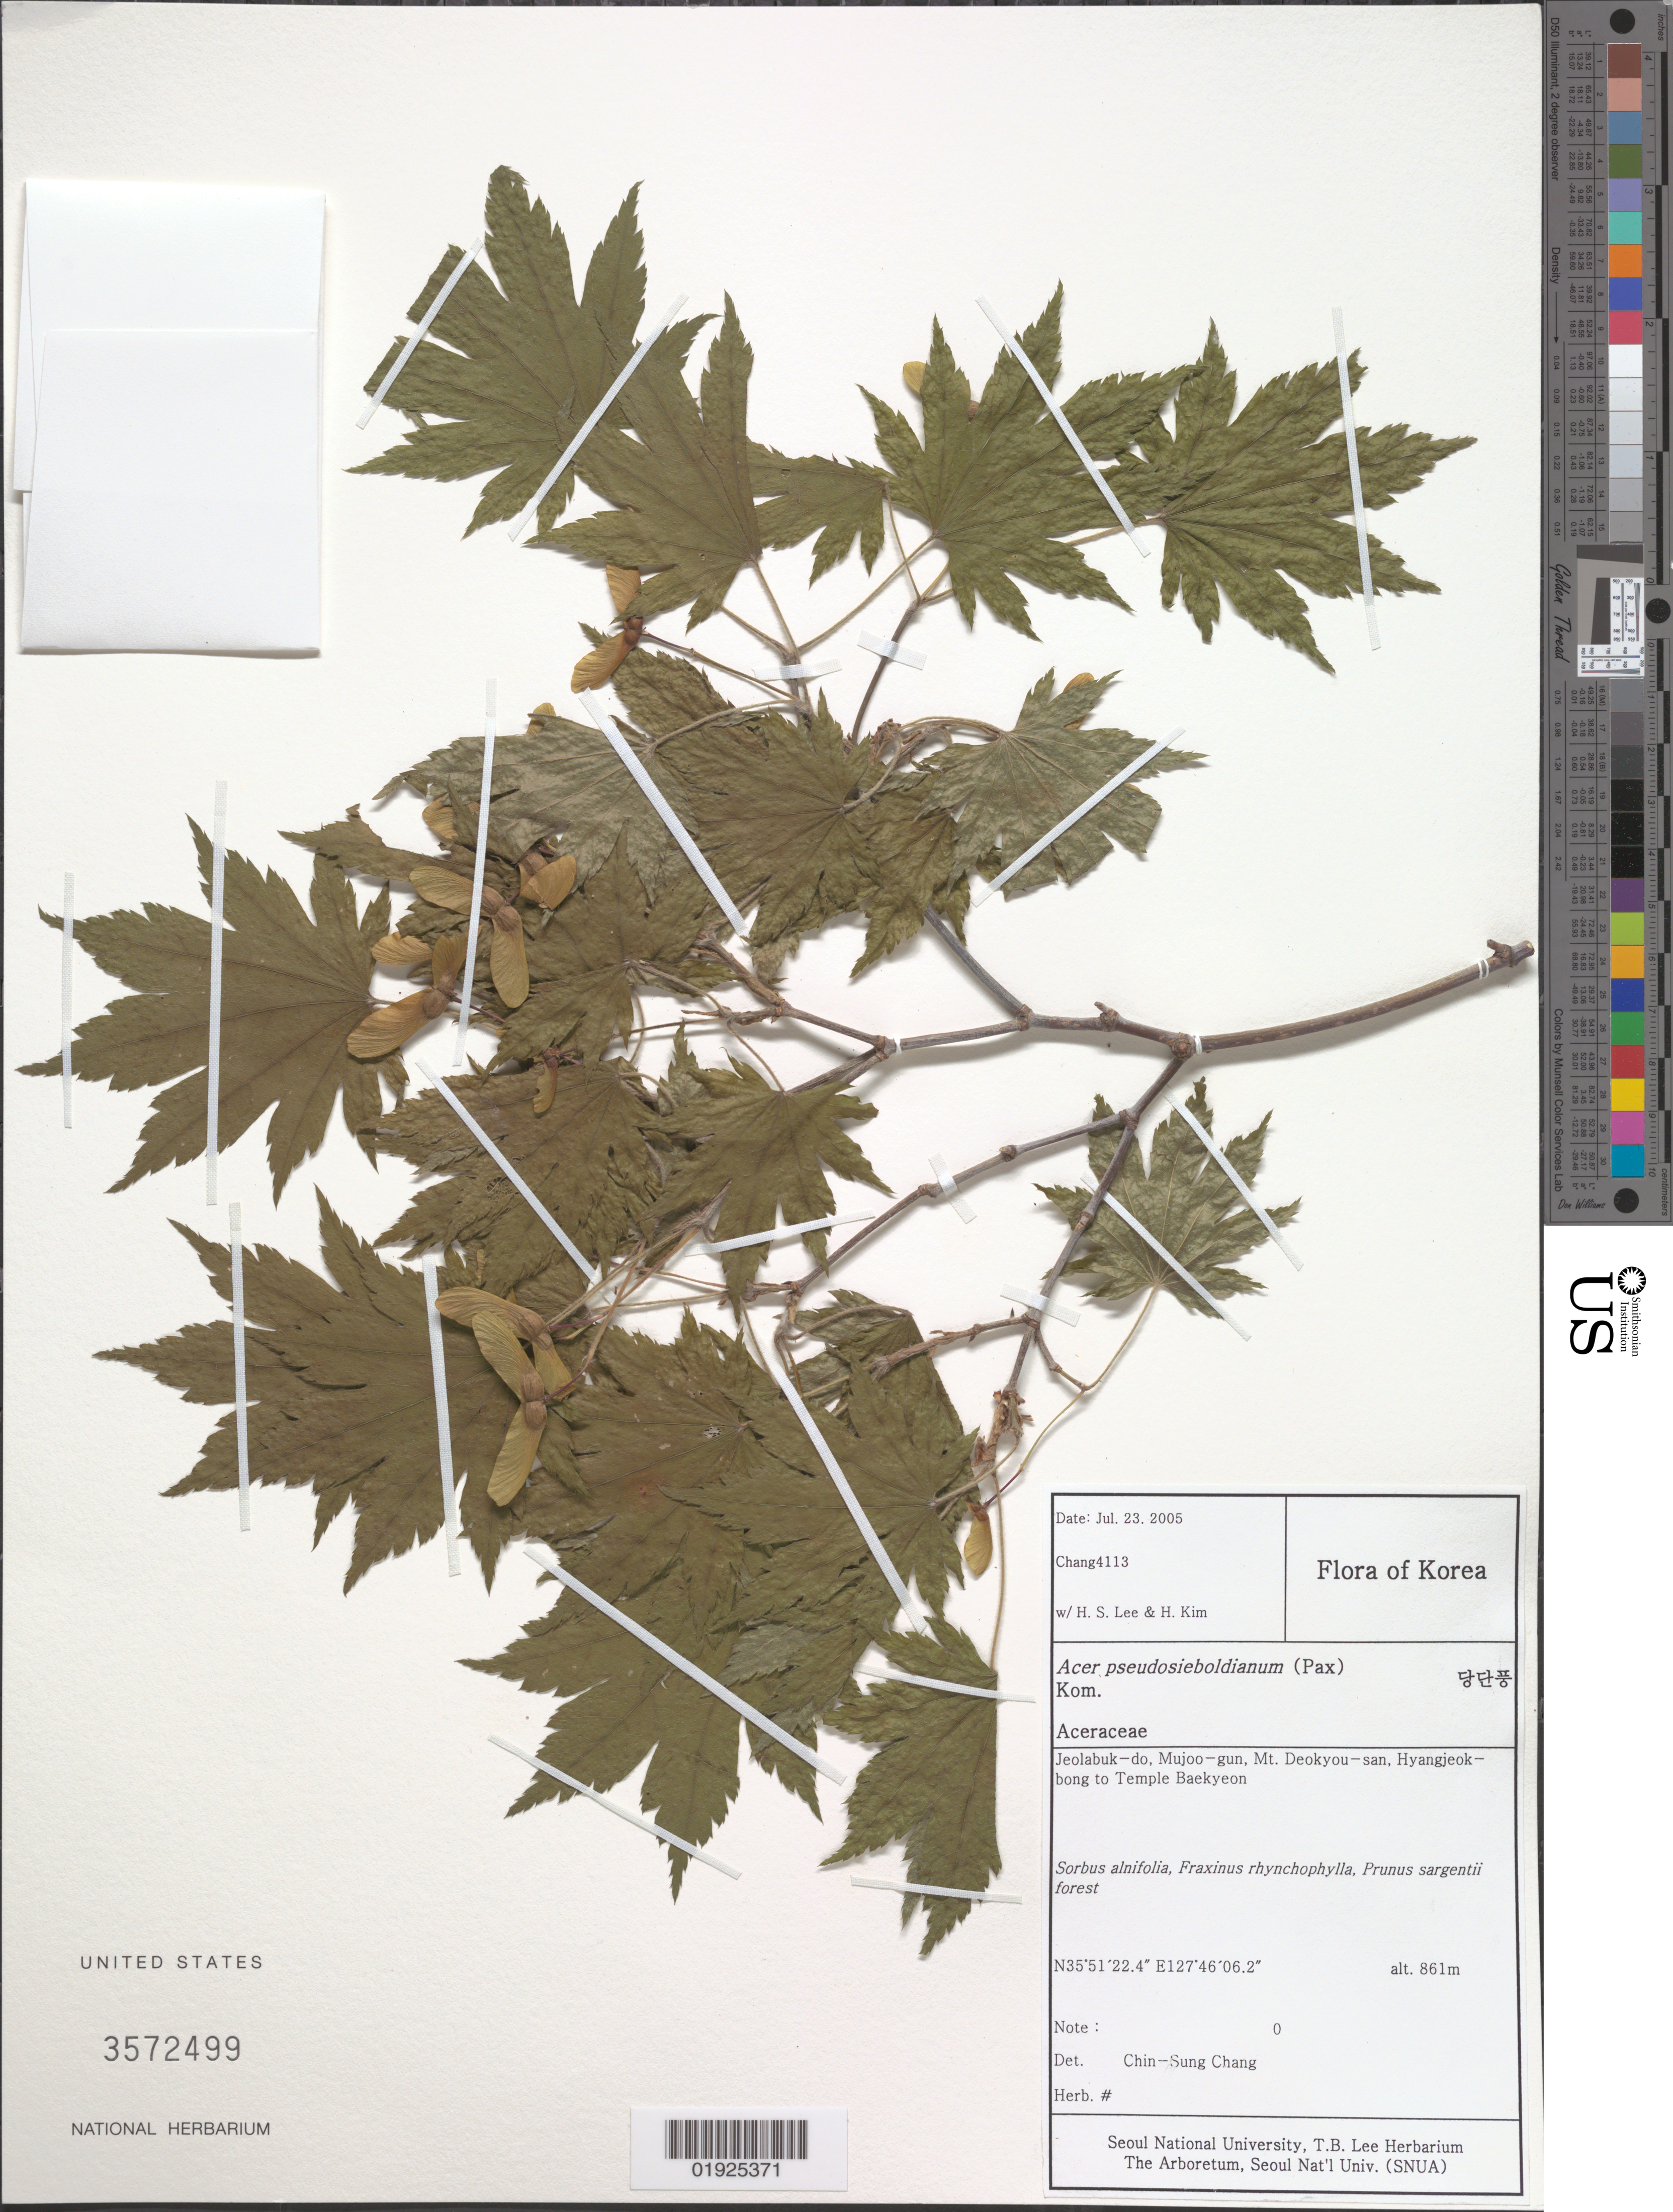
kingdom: Plantae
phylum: Tracheophyta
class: Magnoliopsida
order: Sapindales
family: Sapindaceae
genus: Acer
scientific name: Acer pseudosieboldianum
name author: (Pax) Kom.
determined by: Chang, C. S., (SNUA)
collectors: C. S. Chang, H. Lee & H. Kim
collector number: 4113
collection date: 2005-07-23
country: South Korea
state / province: North Jeolla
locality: Jeolabuk-do [North Jeolla], Muhoo-gun, Mt. Deokyou-san, Hyangjeok-bong to Temple Baekyeon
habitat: Sorbus alnifolia, Fraxinum rhynchophylla, Prunus sargentii forest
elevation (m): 861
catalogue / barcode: US 3572499